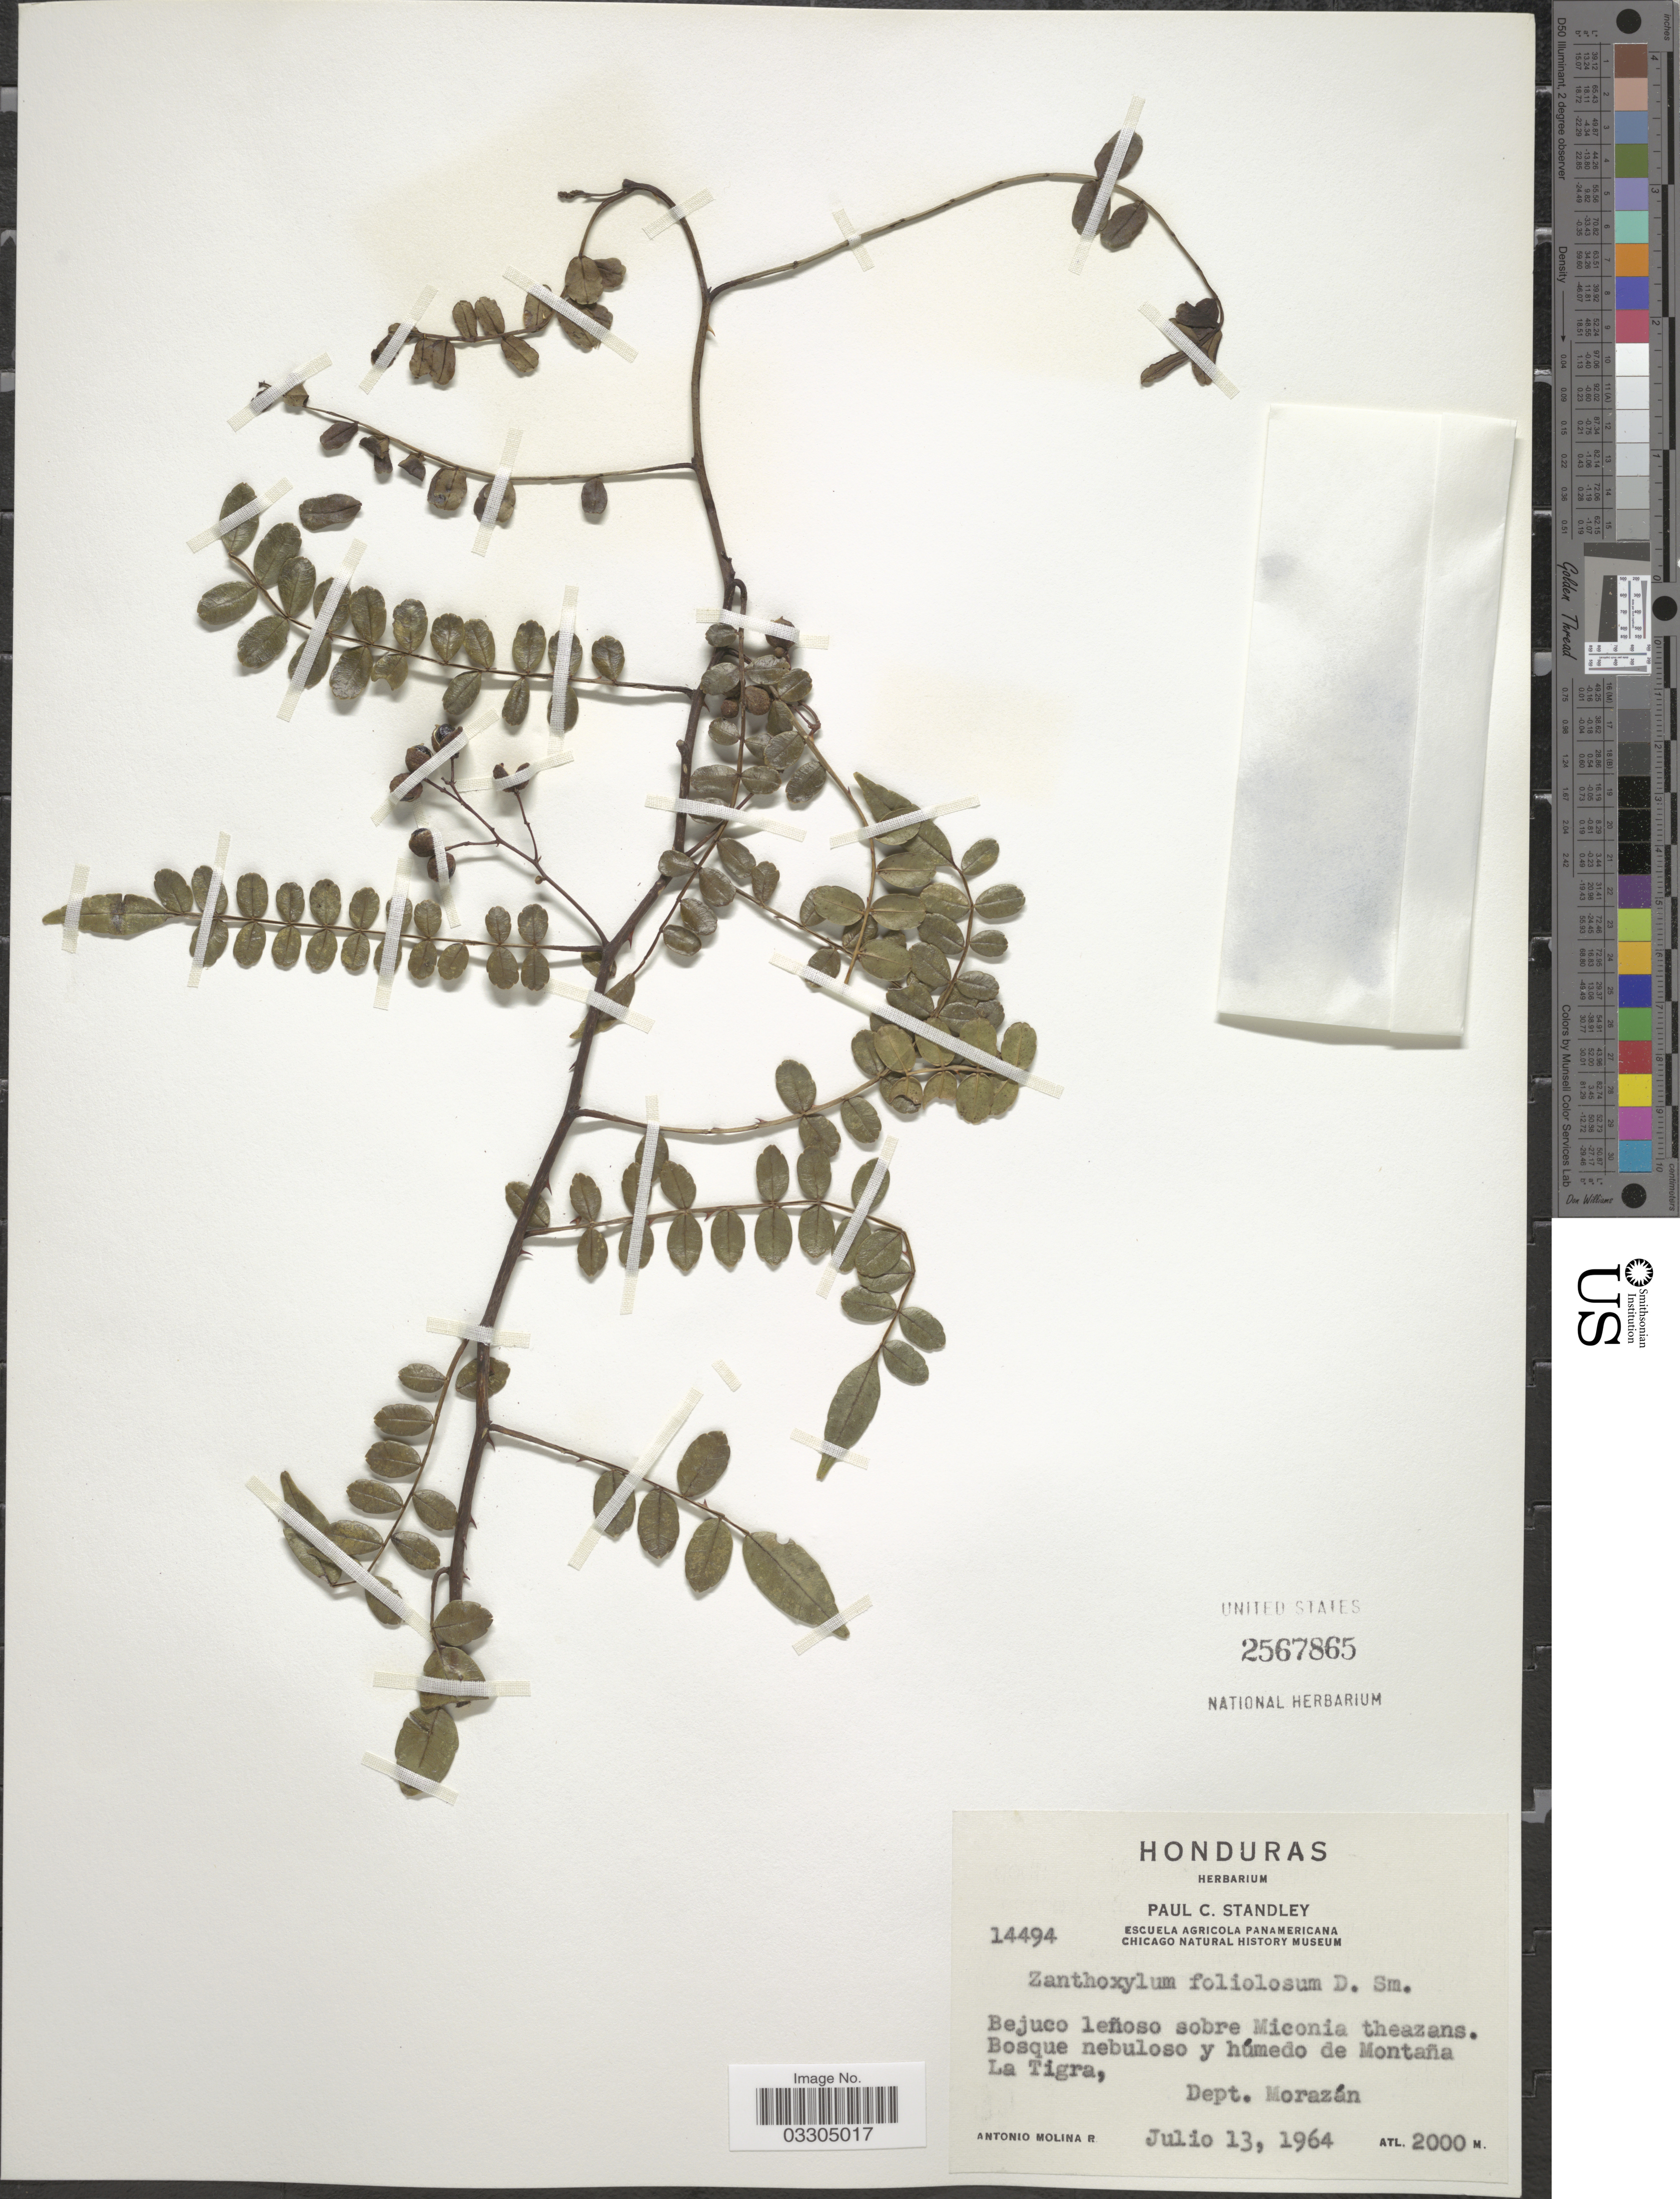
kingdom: Plantae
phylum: Tracheophyta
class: Magnoliopsida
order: Sapindales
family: Rutaceae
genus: Zanthoxylum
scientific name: Zanthoxylum foliolosum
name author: Donn. Sm.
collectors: A. Molina R.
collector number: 14494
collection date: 1964-07-13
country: Honduras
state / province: Fco. Morazán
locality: Bosque nebuloso y húmedo de Montaña La Tigra, Dept. Morazán.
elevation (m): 2000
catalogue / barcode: US 2567865